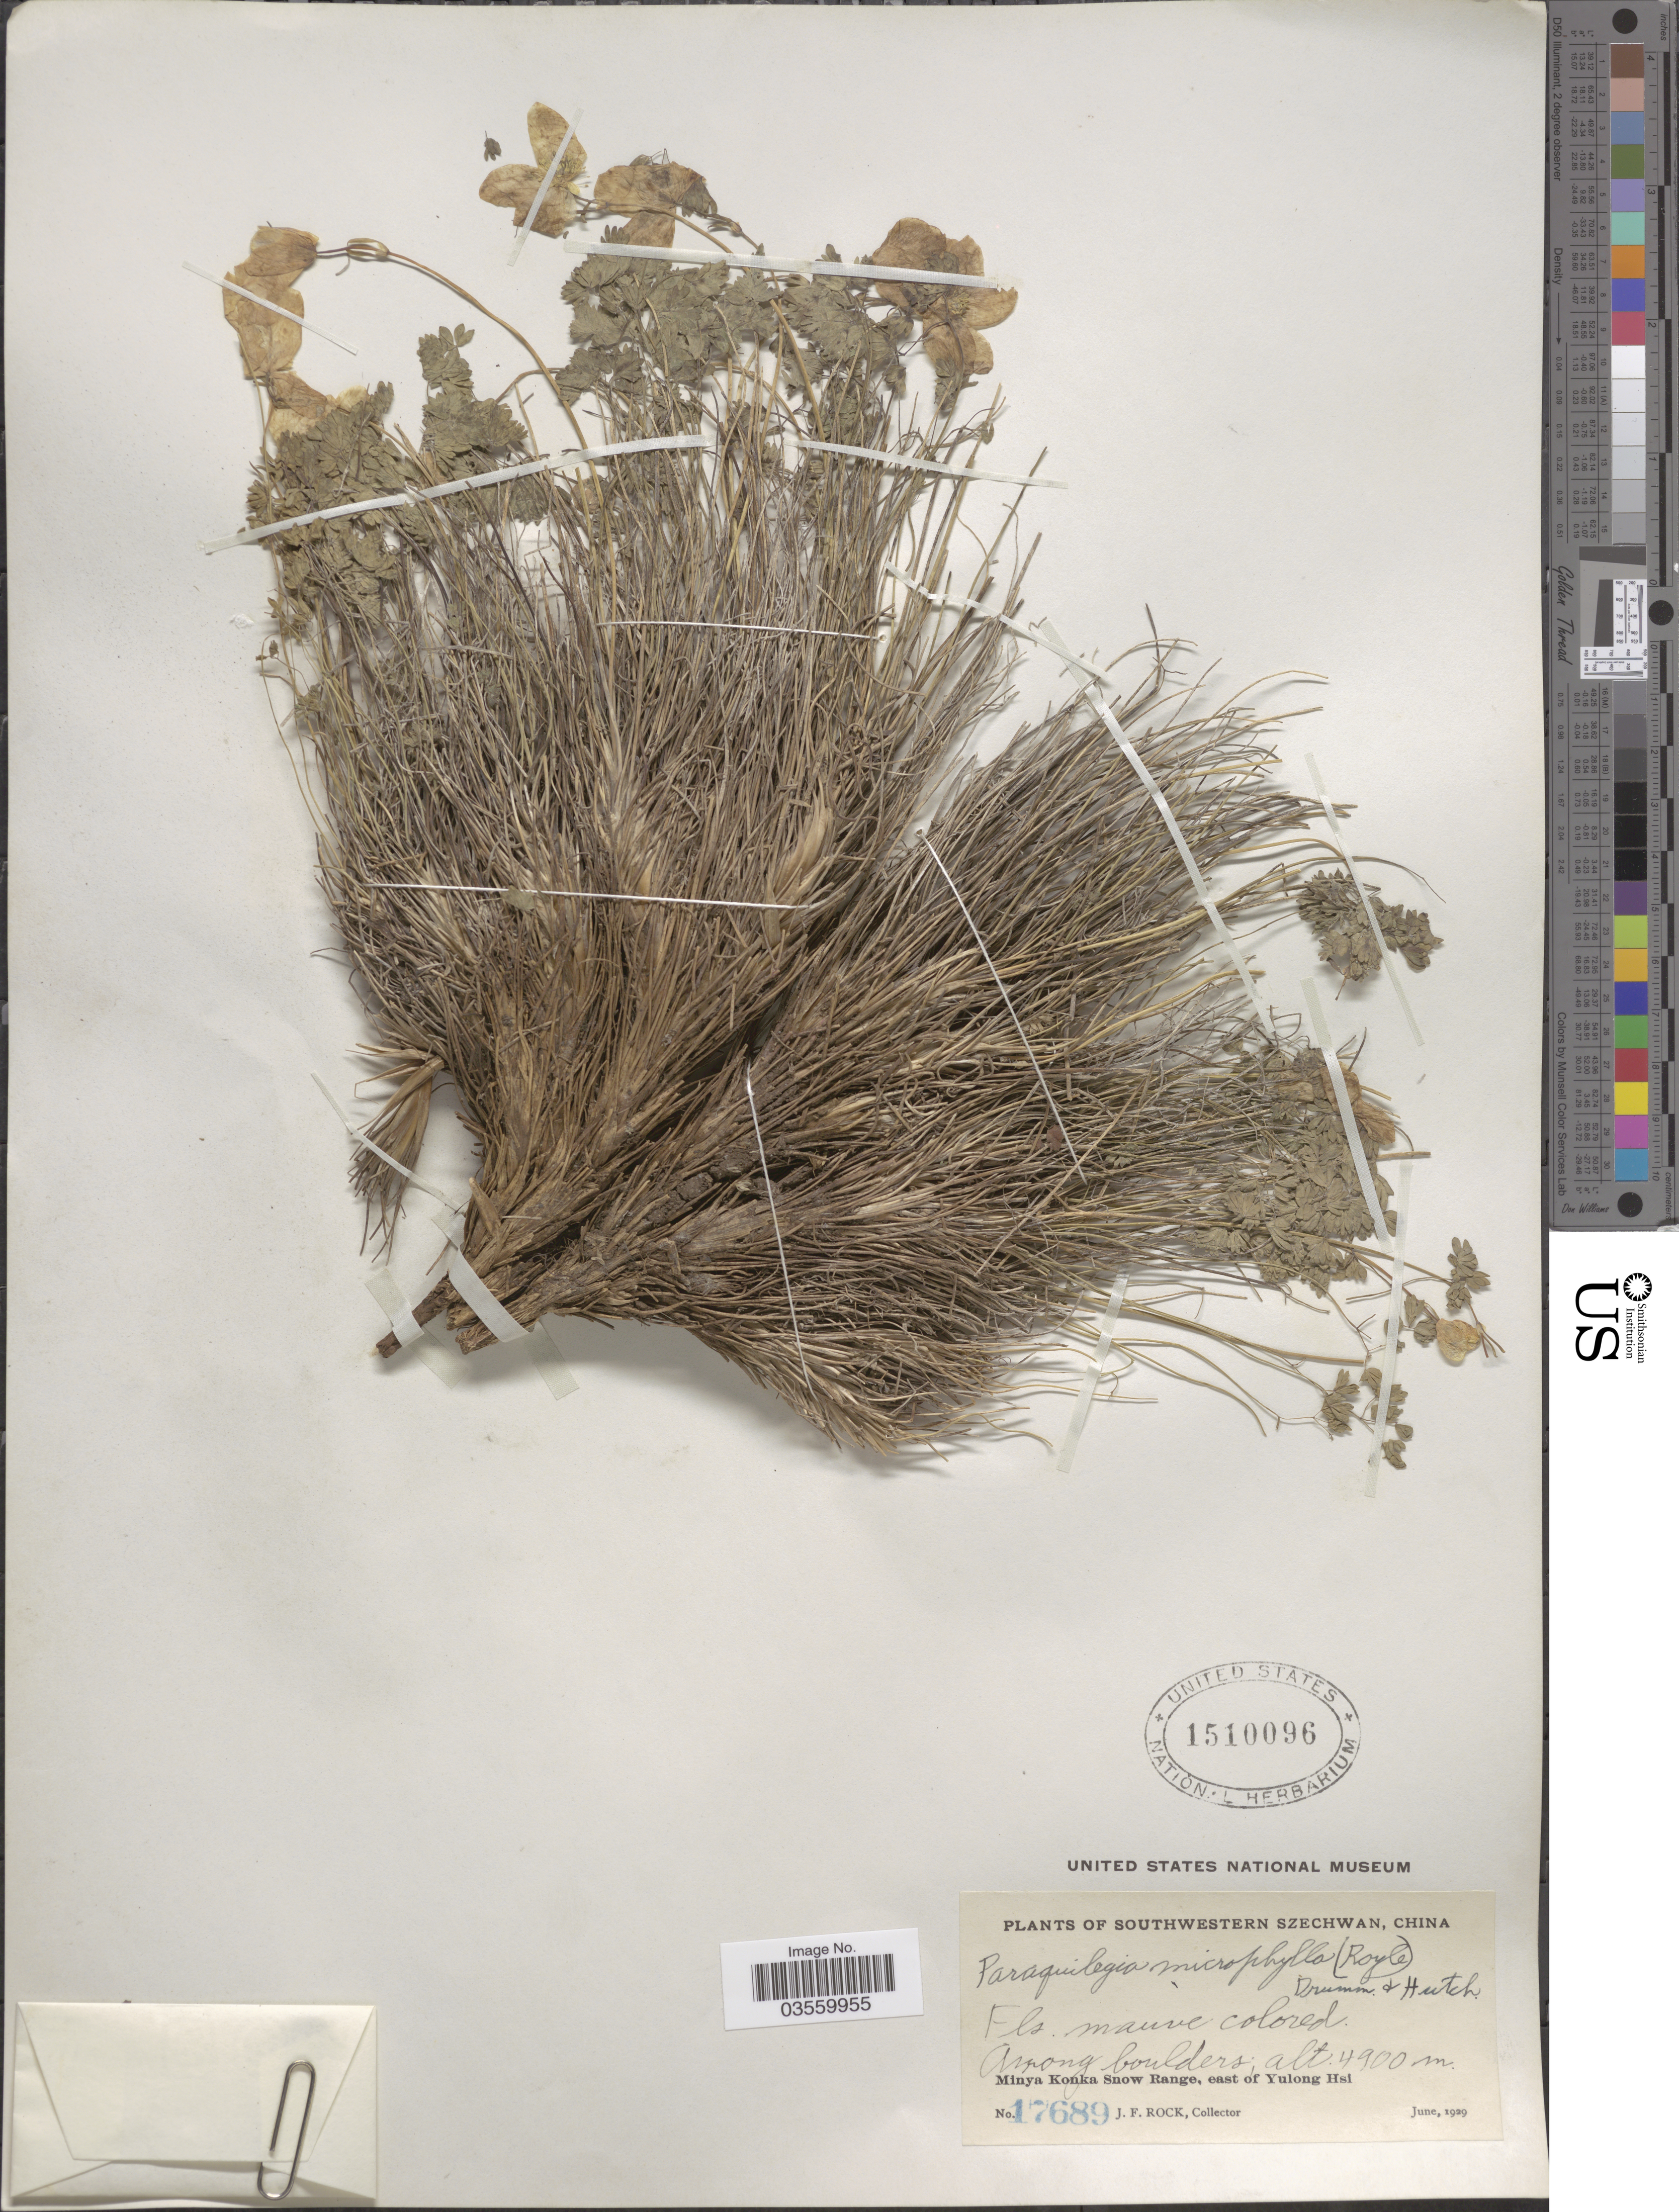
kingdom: Plantae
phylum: Tracheophyta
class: Magnoliopsida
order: Ranunculales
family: Ranunculaceae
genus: Paraquilegia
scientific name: Paraquilegia microphylla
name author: (Royle) J.R. Drumm. & Hutch.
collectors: J. Rock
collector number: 17689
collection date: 1929-06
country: China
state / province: Sichuan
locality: Southwestern Szechuan. Minya Konka Snow Range, east of Yulong Hsi.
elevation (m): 4900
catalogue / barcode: US 1510096